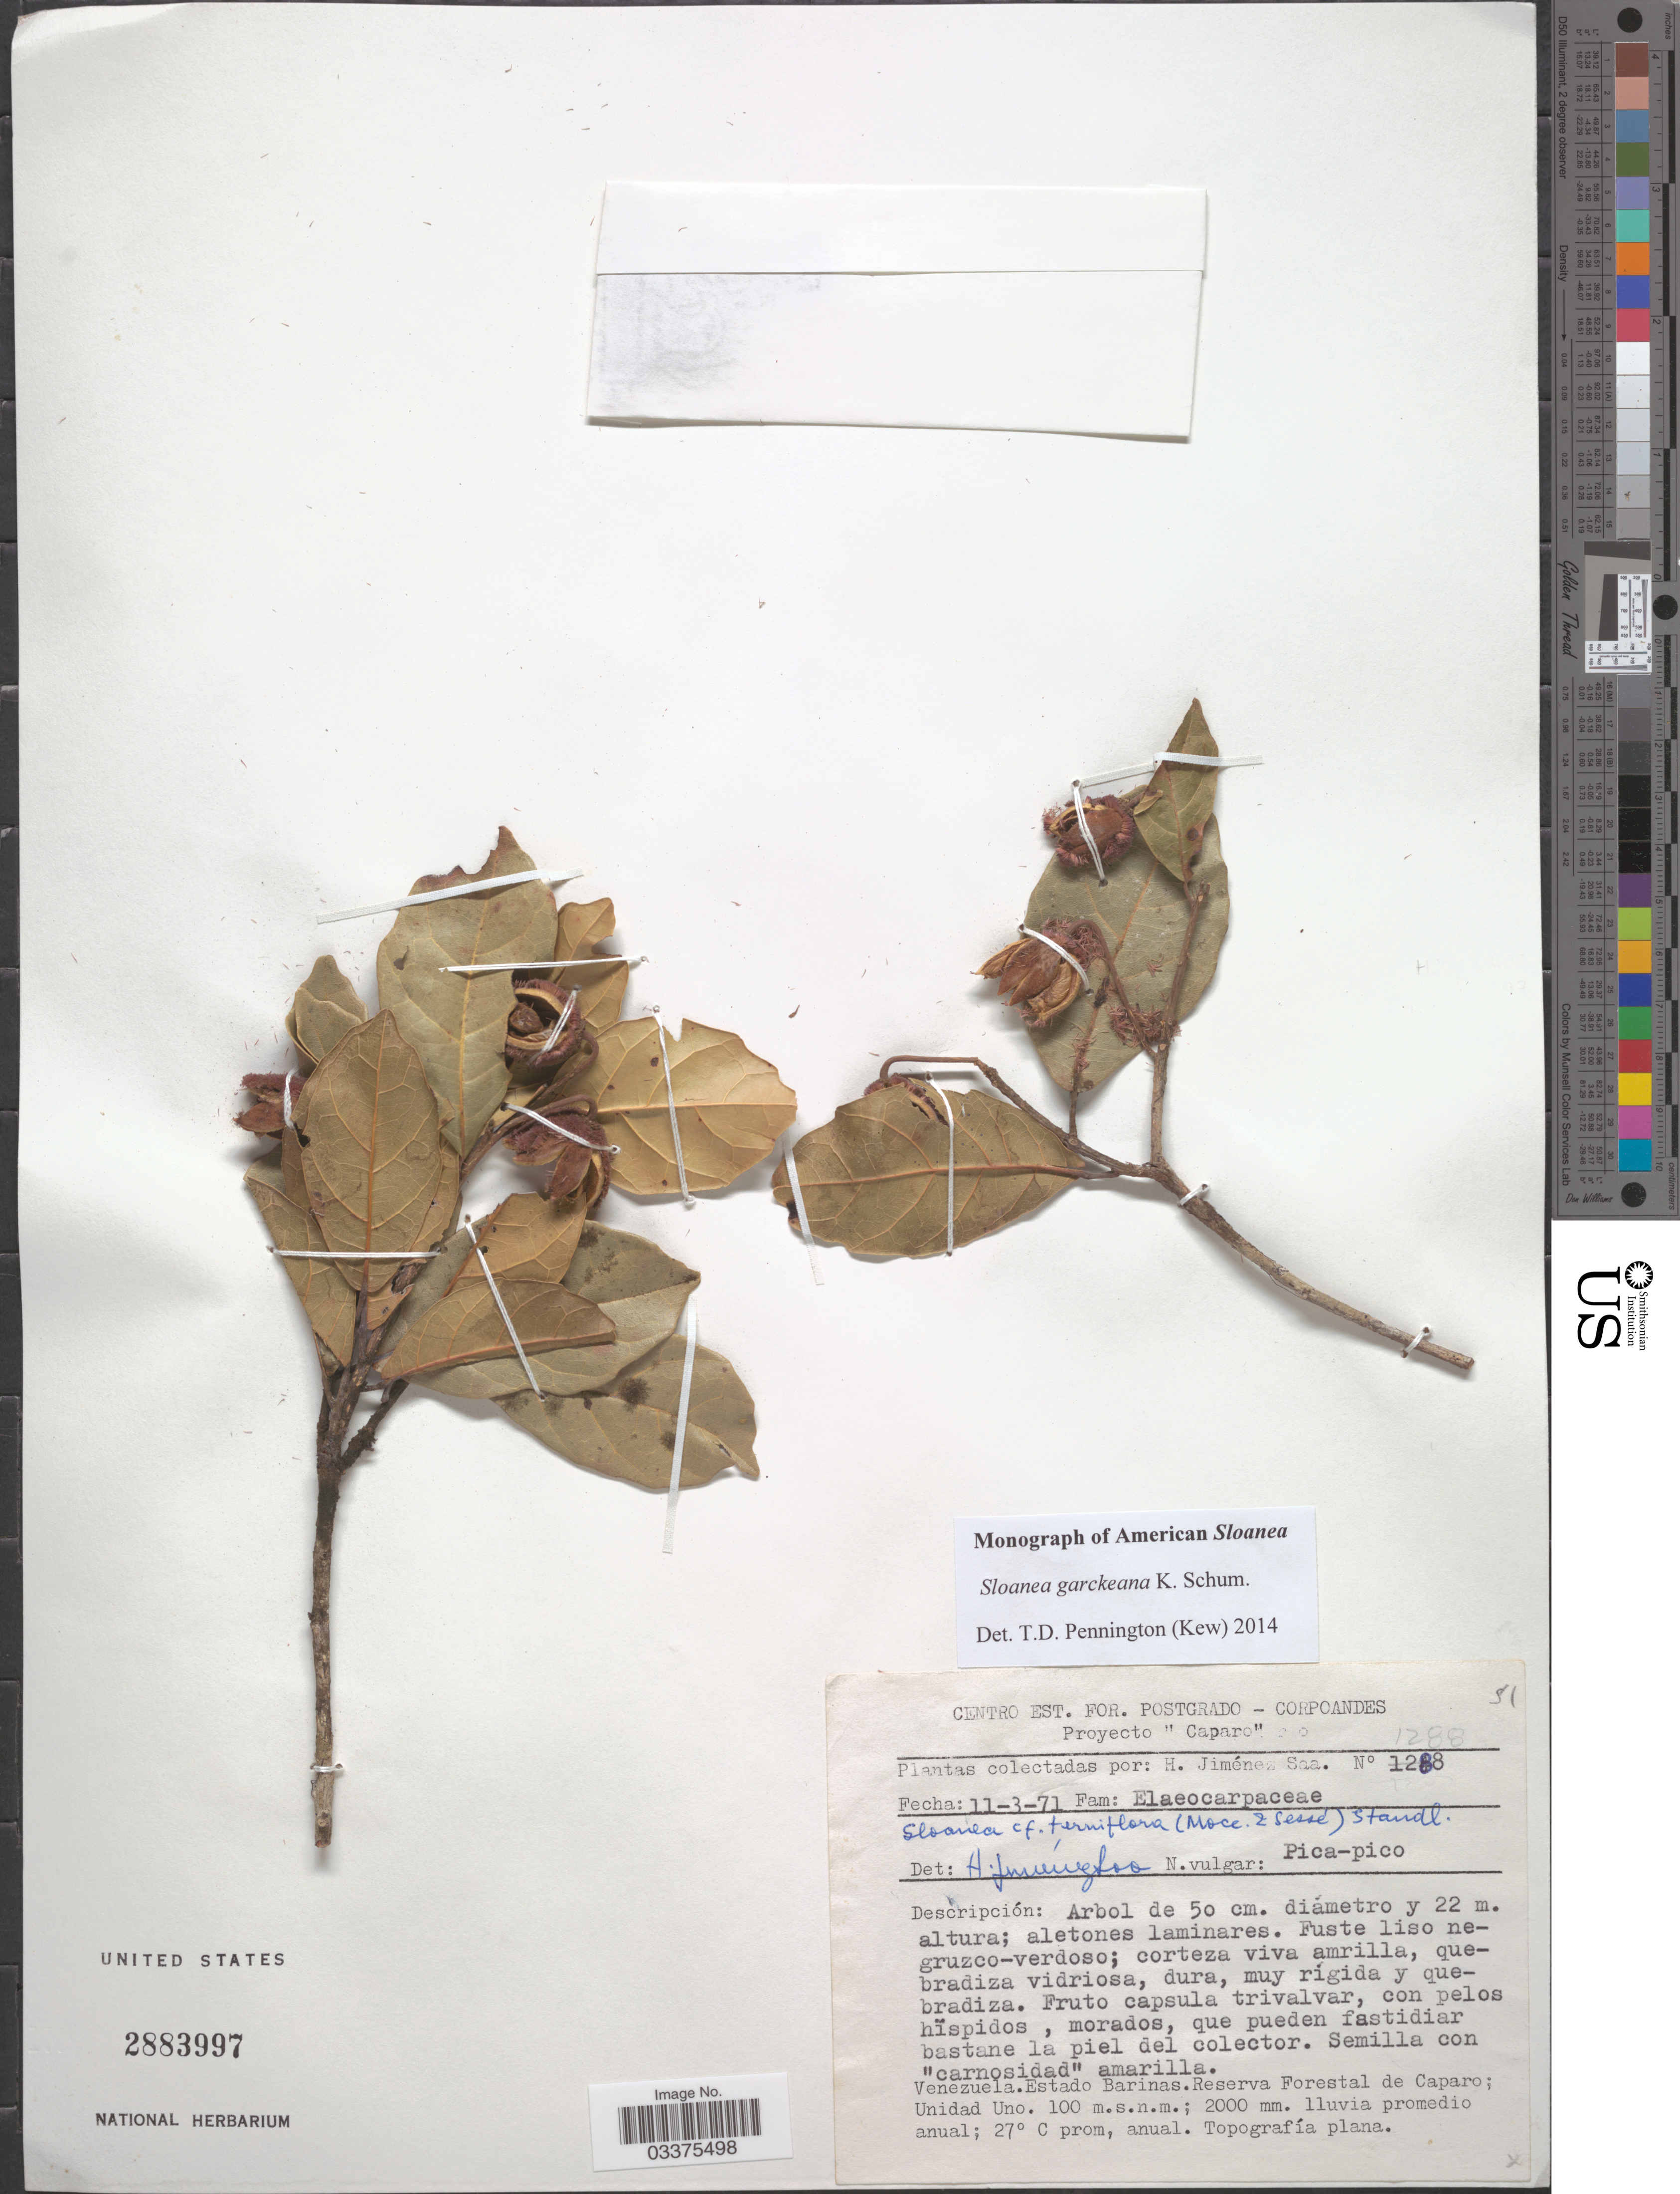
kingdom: Plantae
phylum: Tracheophyta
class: Magnoliopsida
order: Oxalidales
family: Elaeocarpaceae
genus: Sloanea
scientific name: Sloanea garckeana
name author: K. Schum.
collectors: H. Jiménez-Saa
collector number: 1288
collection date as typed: Transcribed d/m/y: 11/3/71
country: Venezuela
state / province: Barinas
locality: Reserva Forestal de Caparo; Unidad Uno.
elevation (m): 100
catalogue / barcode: US 2883997